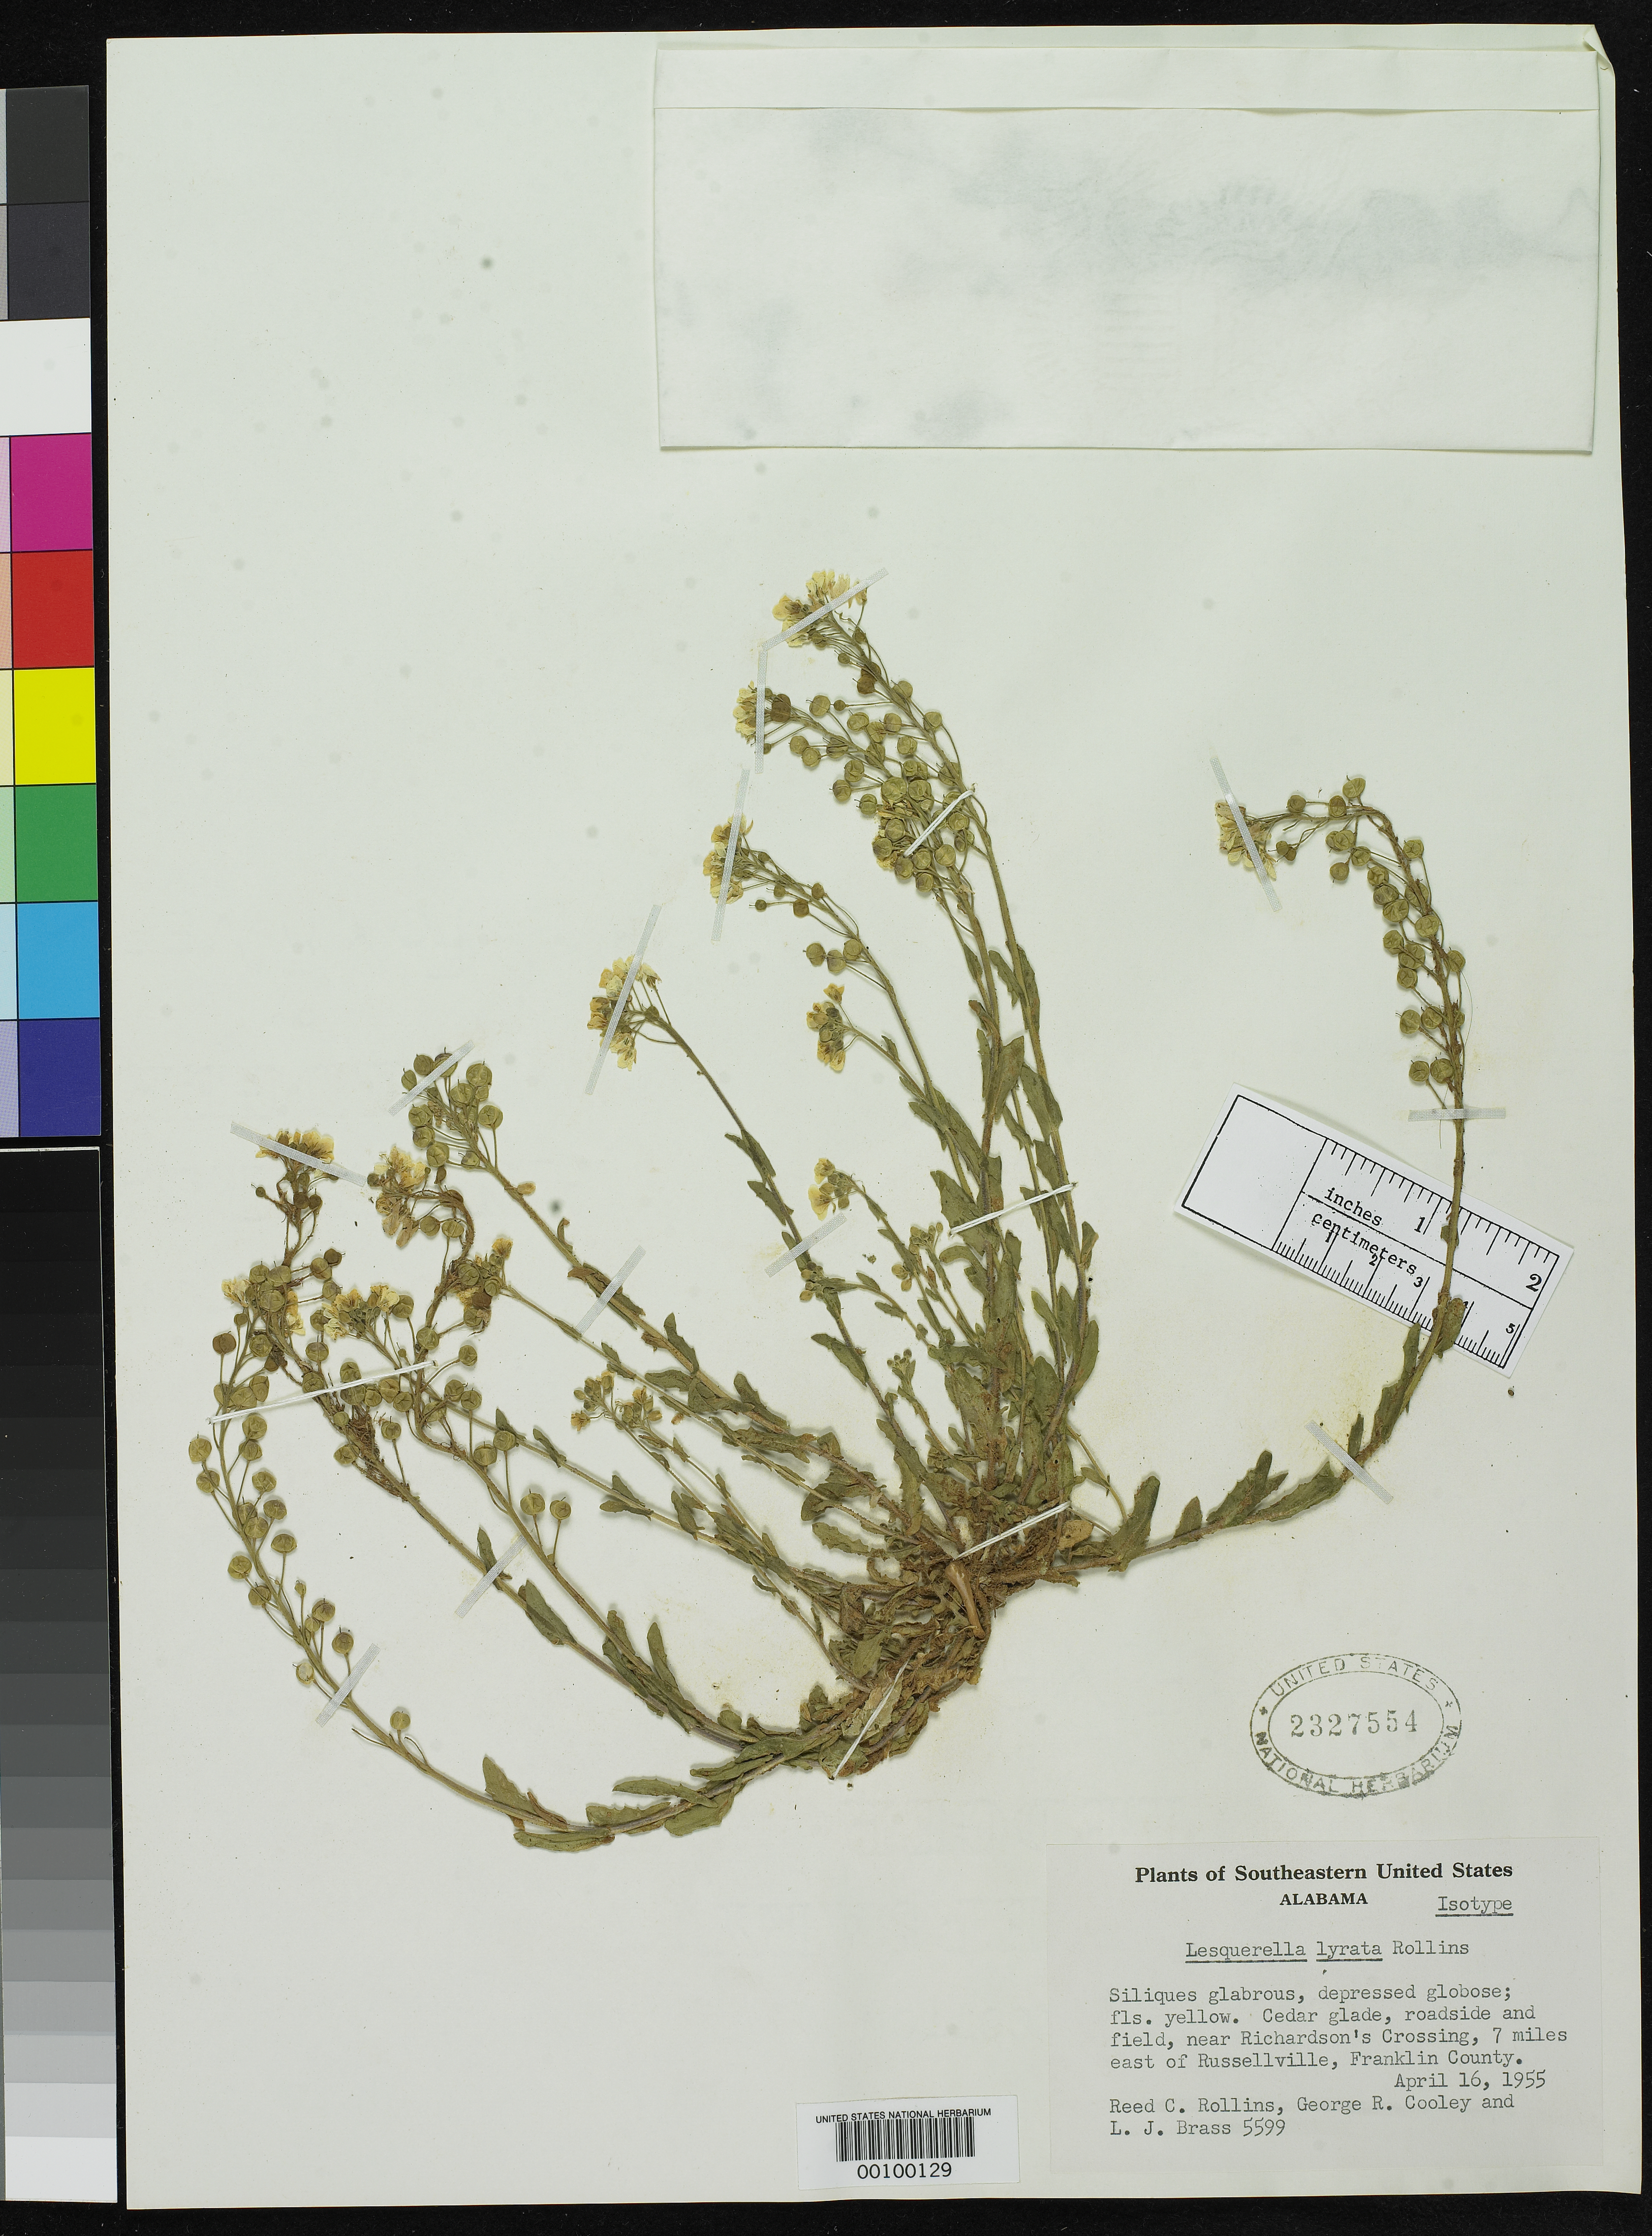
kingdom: Plantae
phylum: Tracheophyta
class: Magnoliopsida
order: Brassicales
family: Brassicaceae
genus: Lesquerella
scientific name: Lesquerella lyrata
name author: Rollins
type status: Isotype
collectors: R. C. Rollins, G. R. Cooley & L. J. Brass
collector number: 5599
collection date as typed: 16 Apr 1955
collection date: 1955-04-16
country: United States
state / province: Alabama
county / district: Franklin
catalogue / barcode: US 2327554